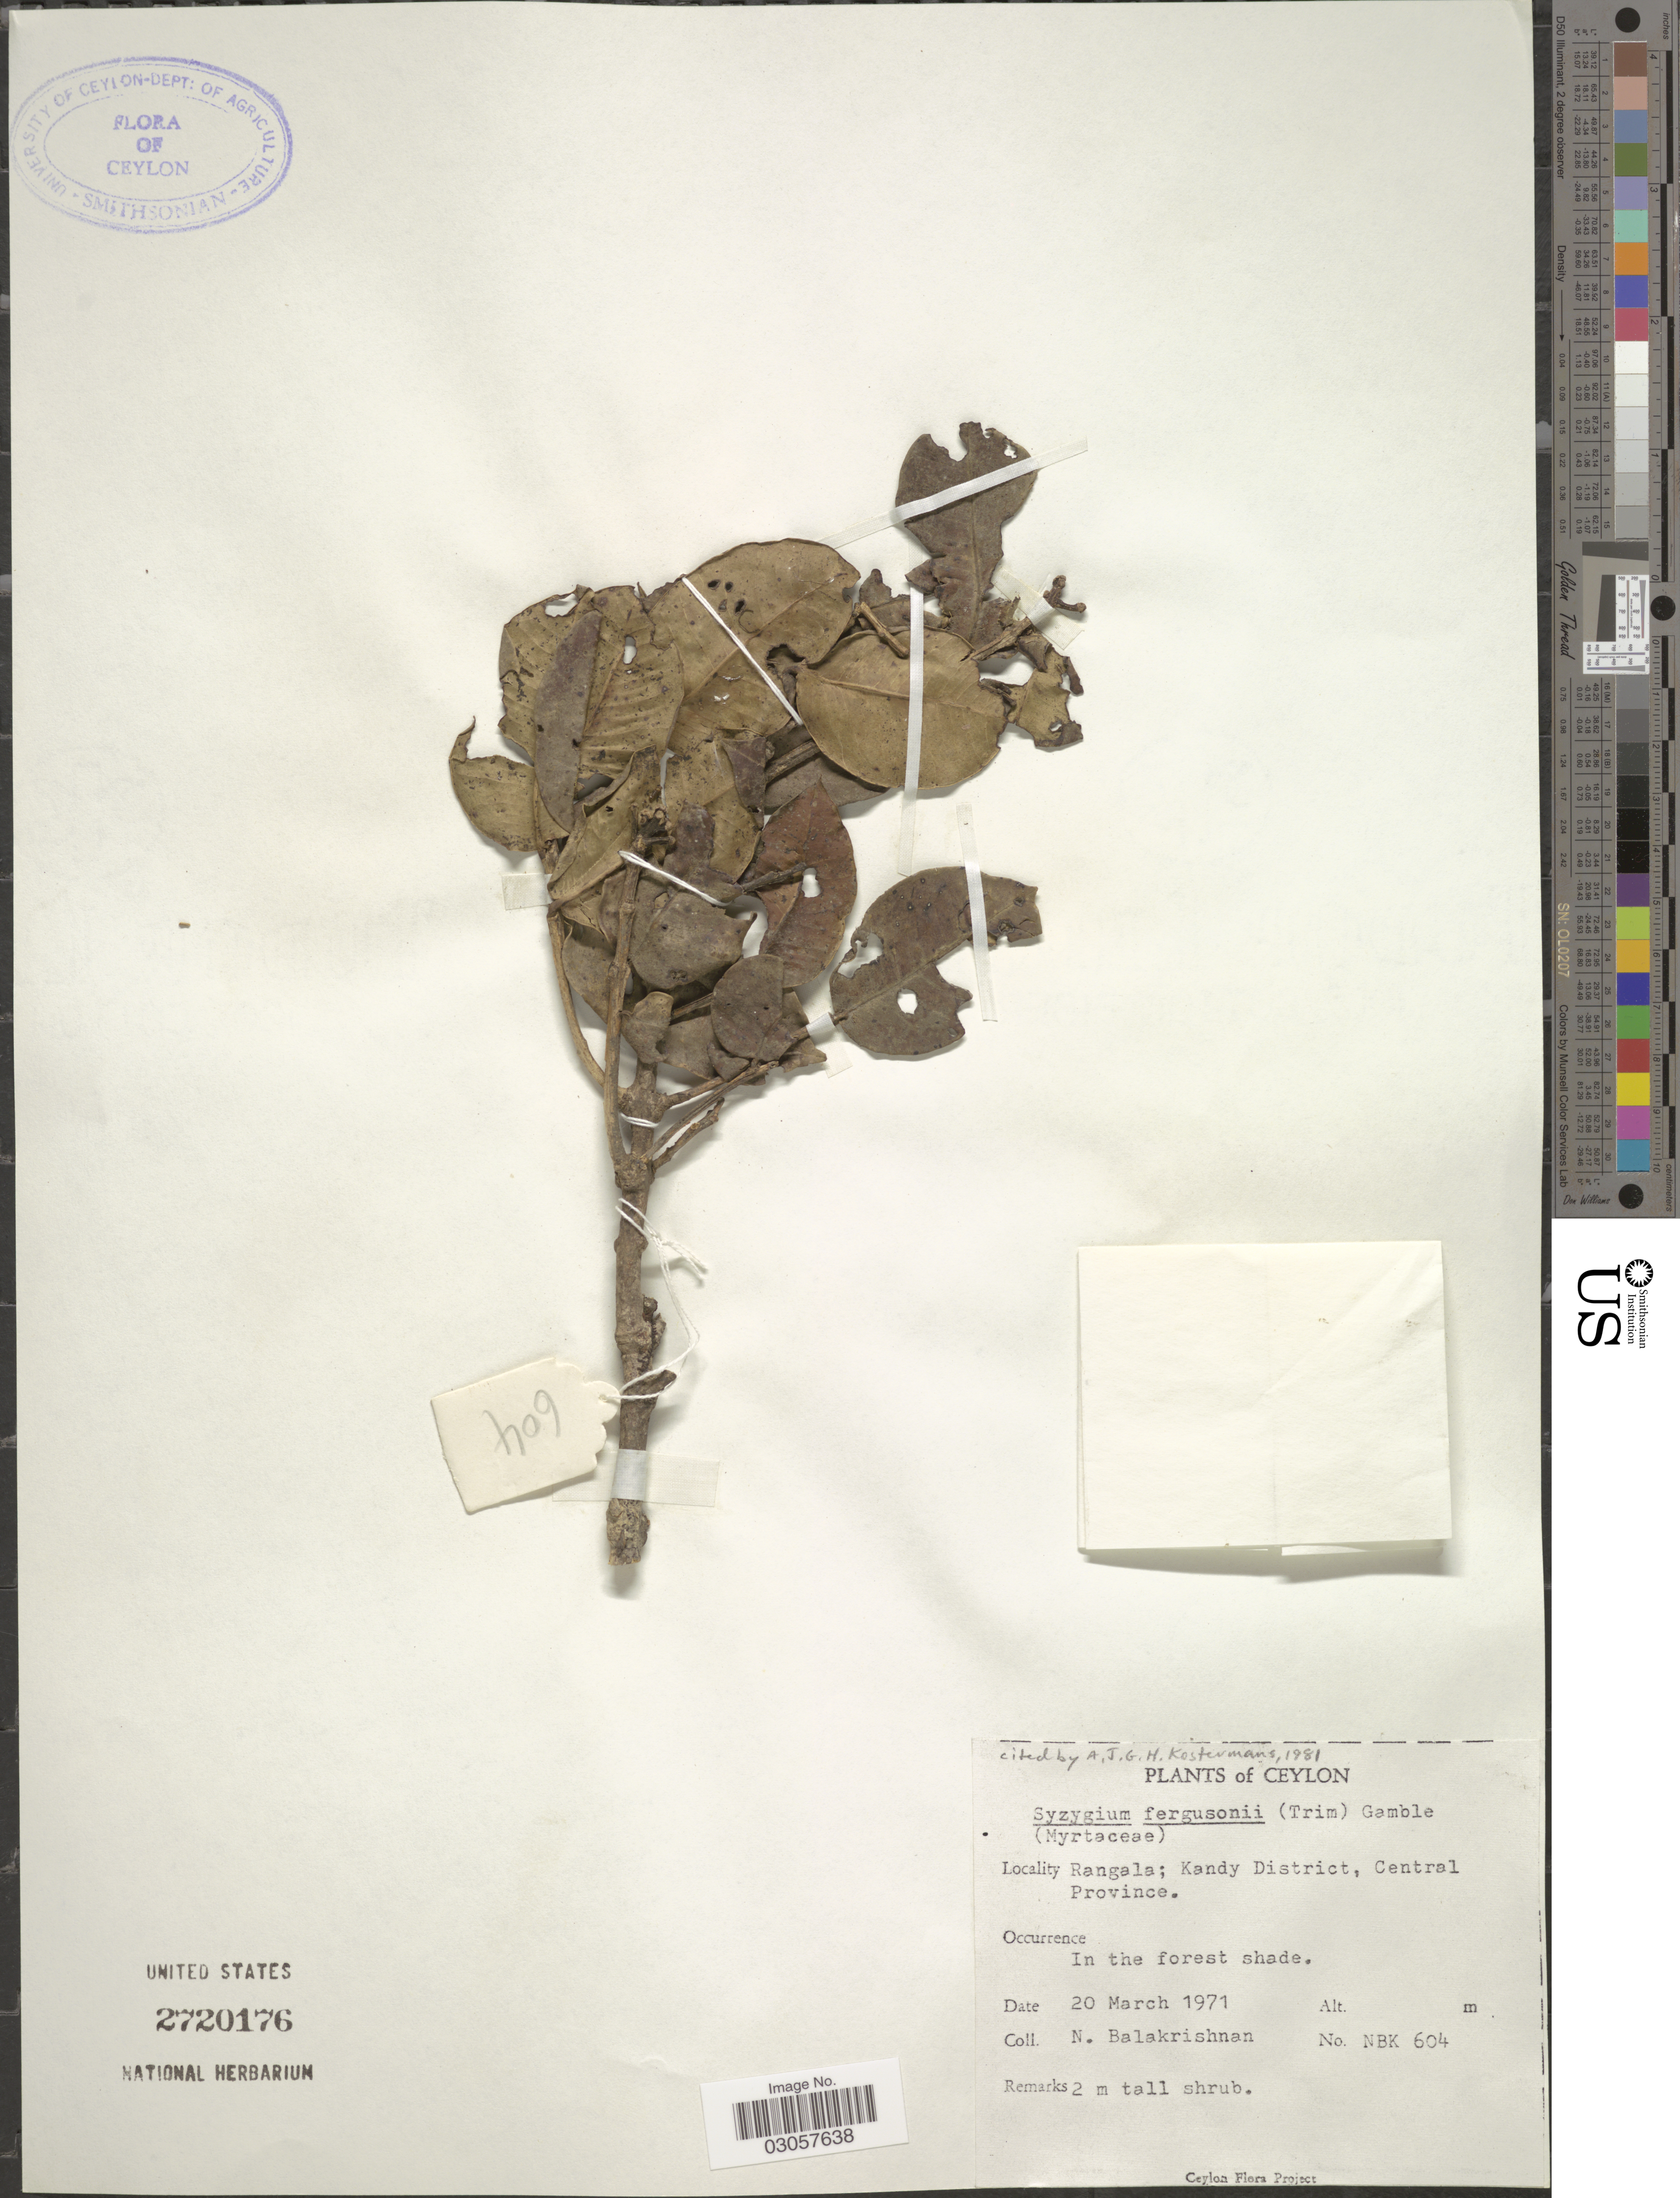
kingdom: Plantae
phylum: Tracheophyta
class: Magnoliopsida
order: Myrtales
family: Myrtaceae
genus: Syzygium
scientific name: Syzygium fergusonii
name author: (Trimen) Gamble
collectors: N. Balakrishnan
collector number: NBK 604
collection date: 1971-03-20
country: Sri Lanka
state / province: Central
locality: Ceylon. Rangala; Kandy District.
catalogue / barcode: US 2720176